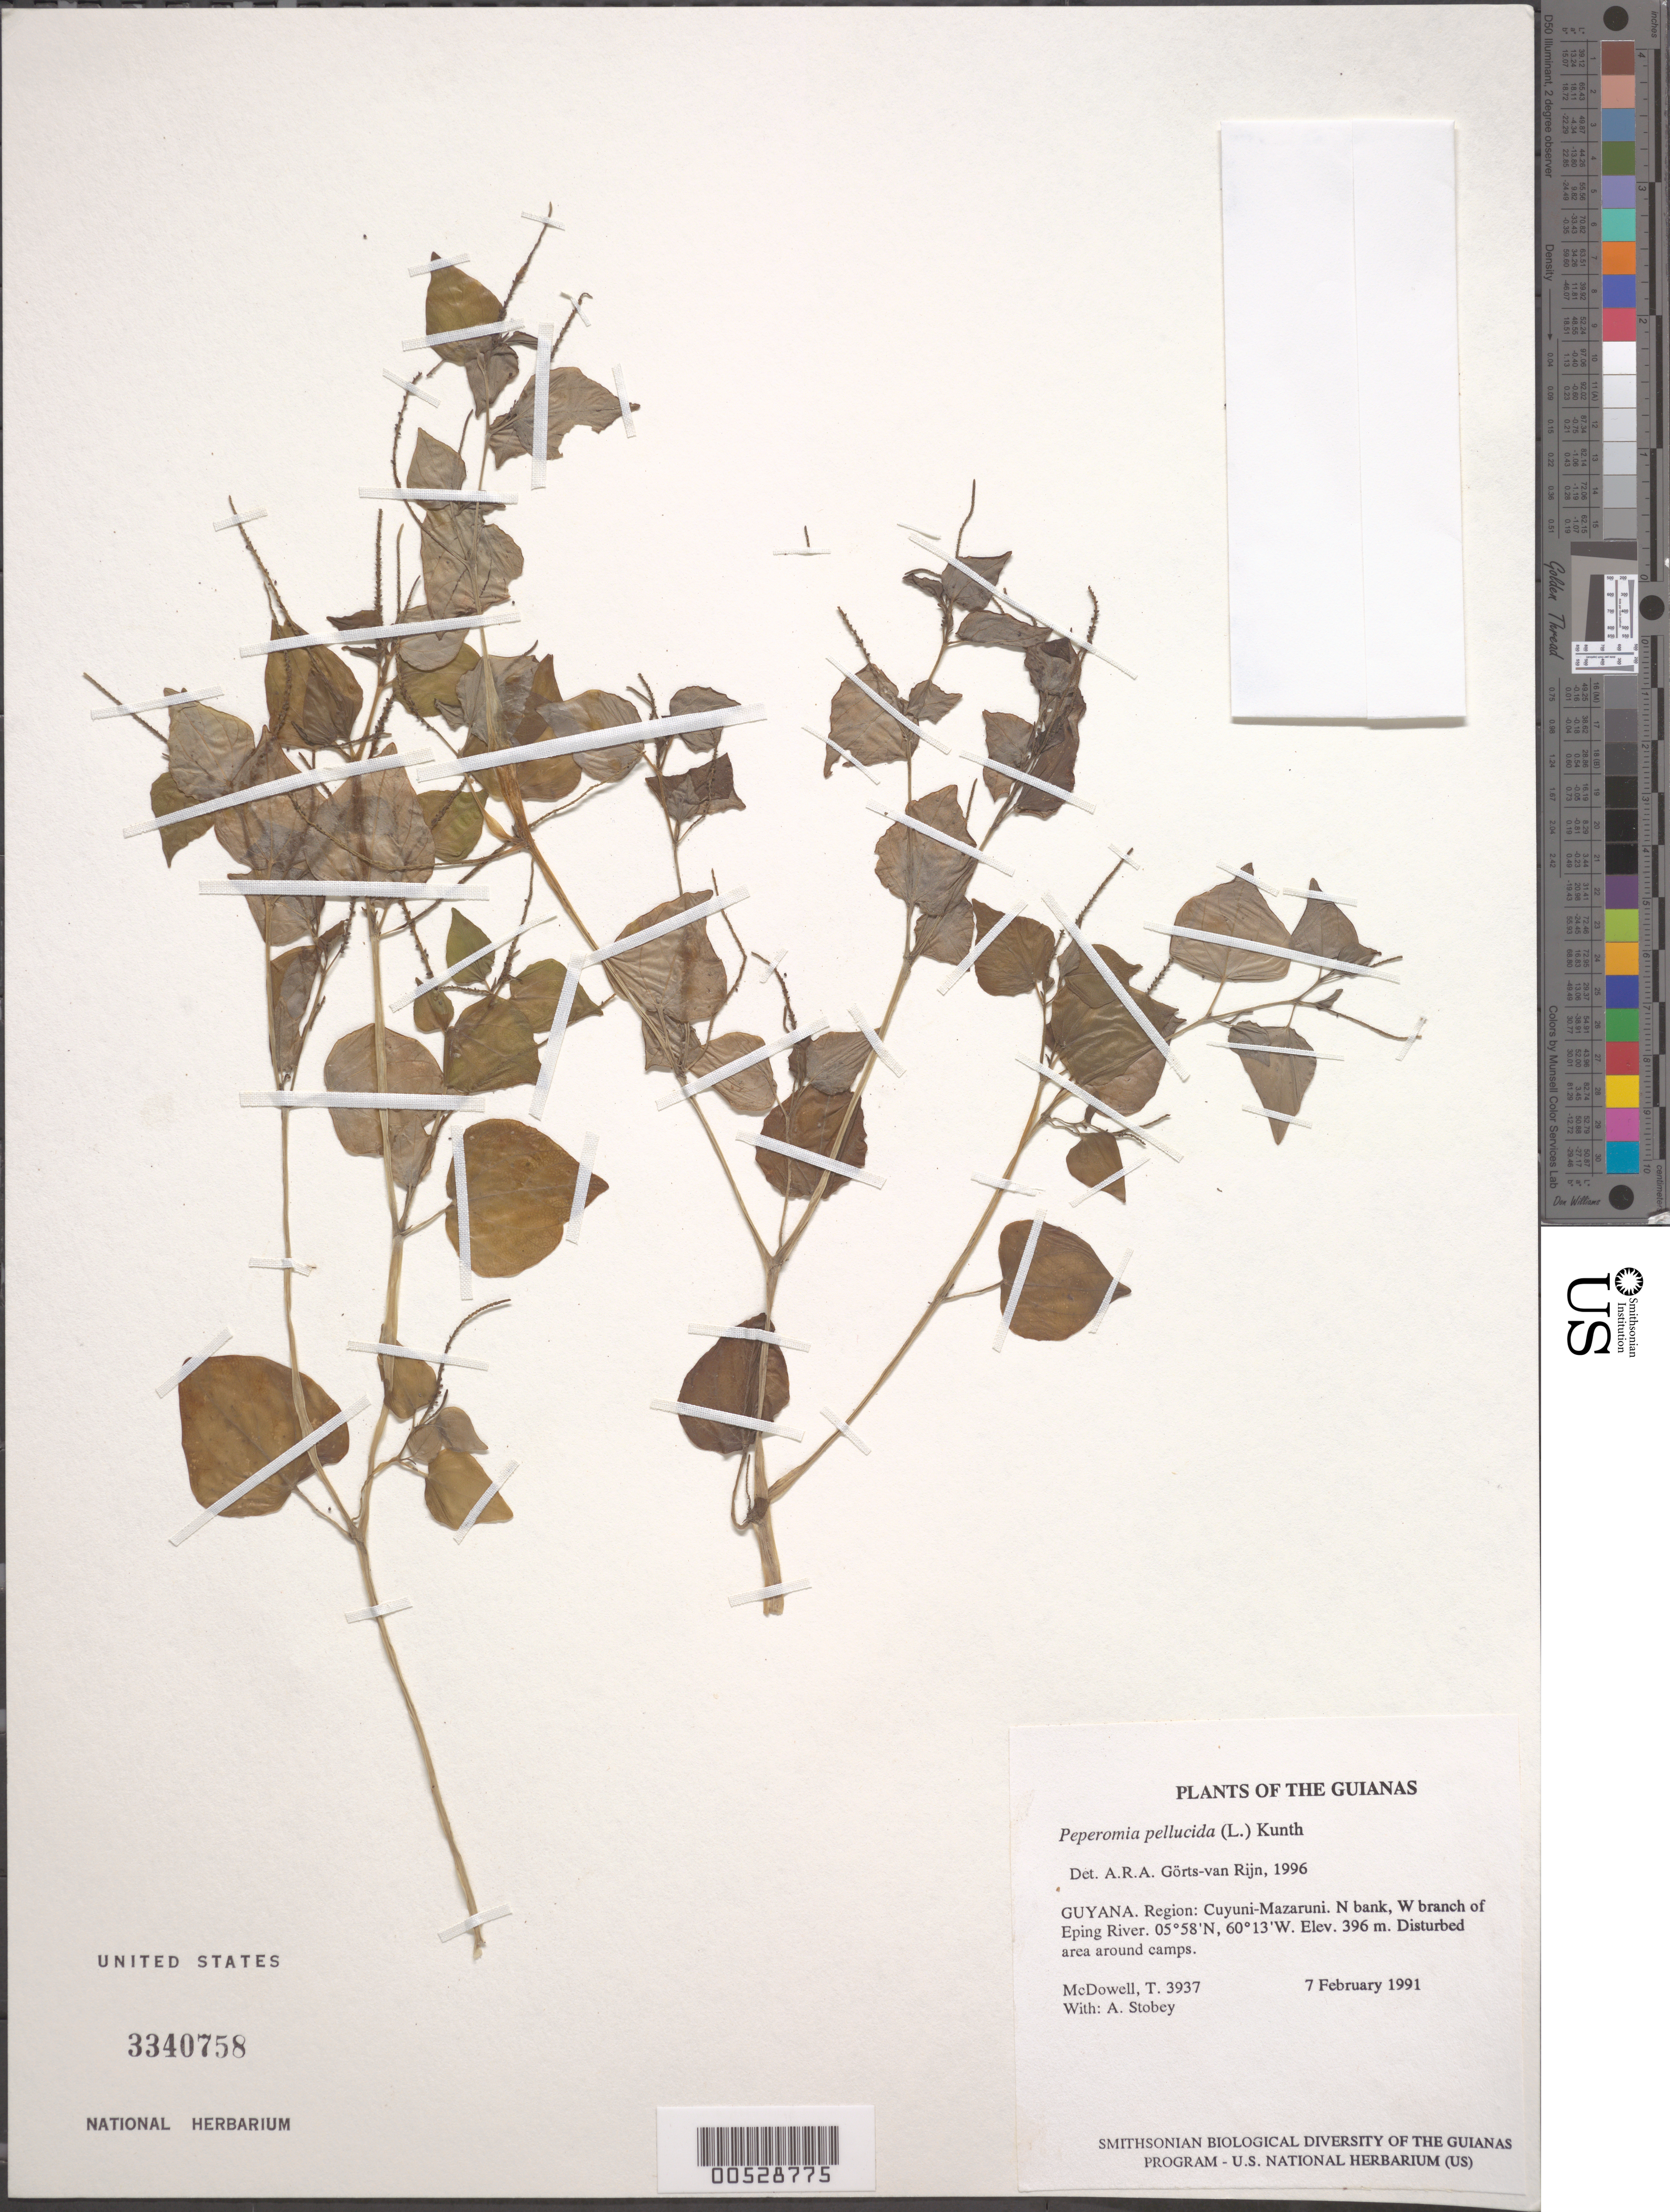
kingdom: Plantae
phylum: Tracheophyta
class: Magnoliopsida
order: Piperales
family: Piperaceae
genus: Peperomia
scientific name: Peperomia pellucida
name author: (L.) Kunth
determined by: Görts-van Rijn, A. R. A.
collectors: T. McDowell & A. Stobey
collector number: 3937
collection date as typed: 7 February 1991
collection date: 1991-02-07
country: Guyana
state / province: Cuyuni-Mazaruni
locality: N bank, W branch of Eping River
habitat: Disturbed area around camps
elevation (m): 396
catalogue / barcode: US 3340758